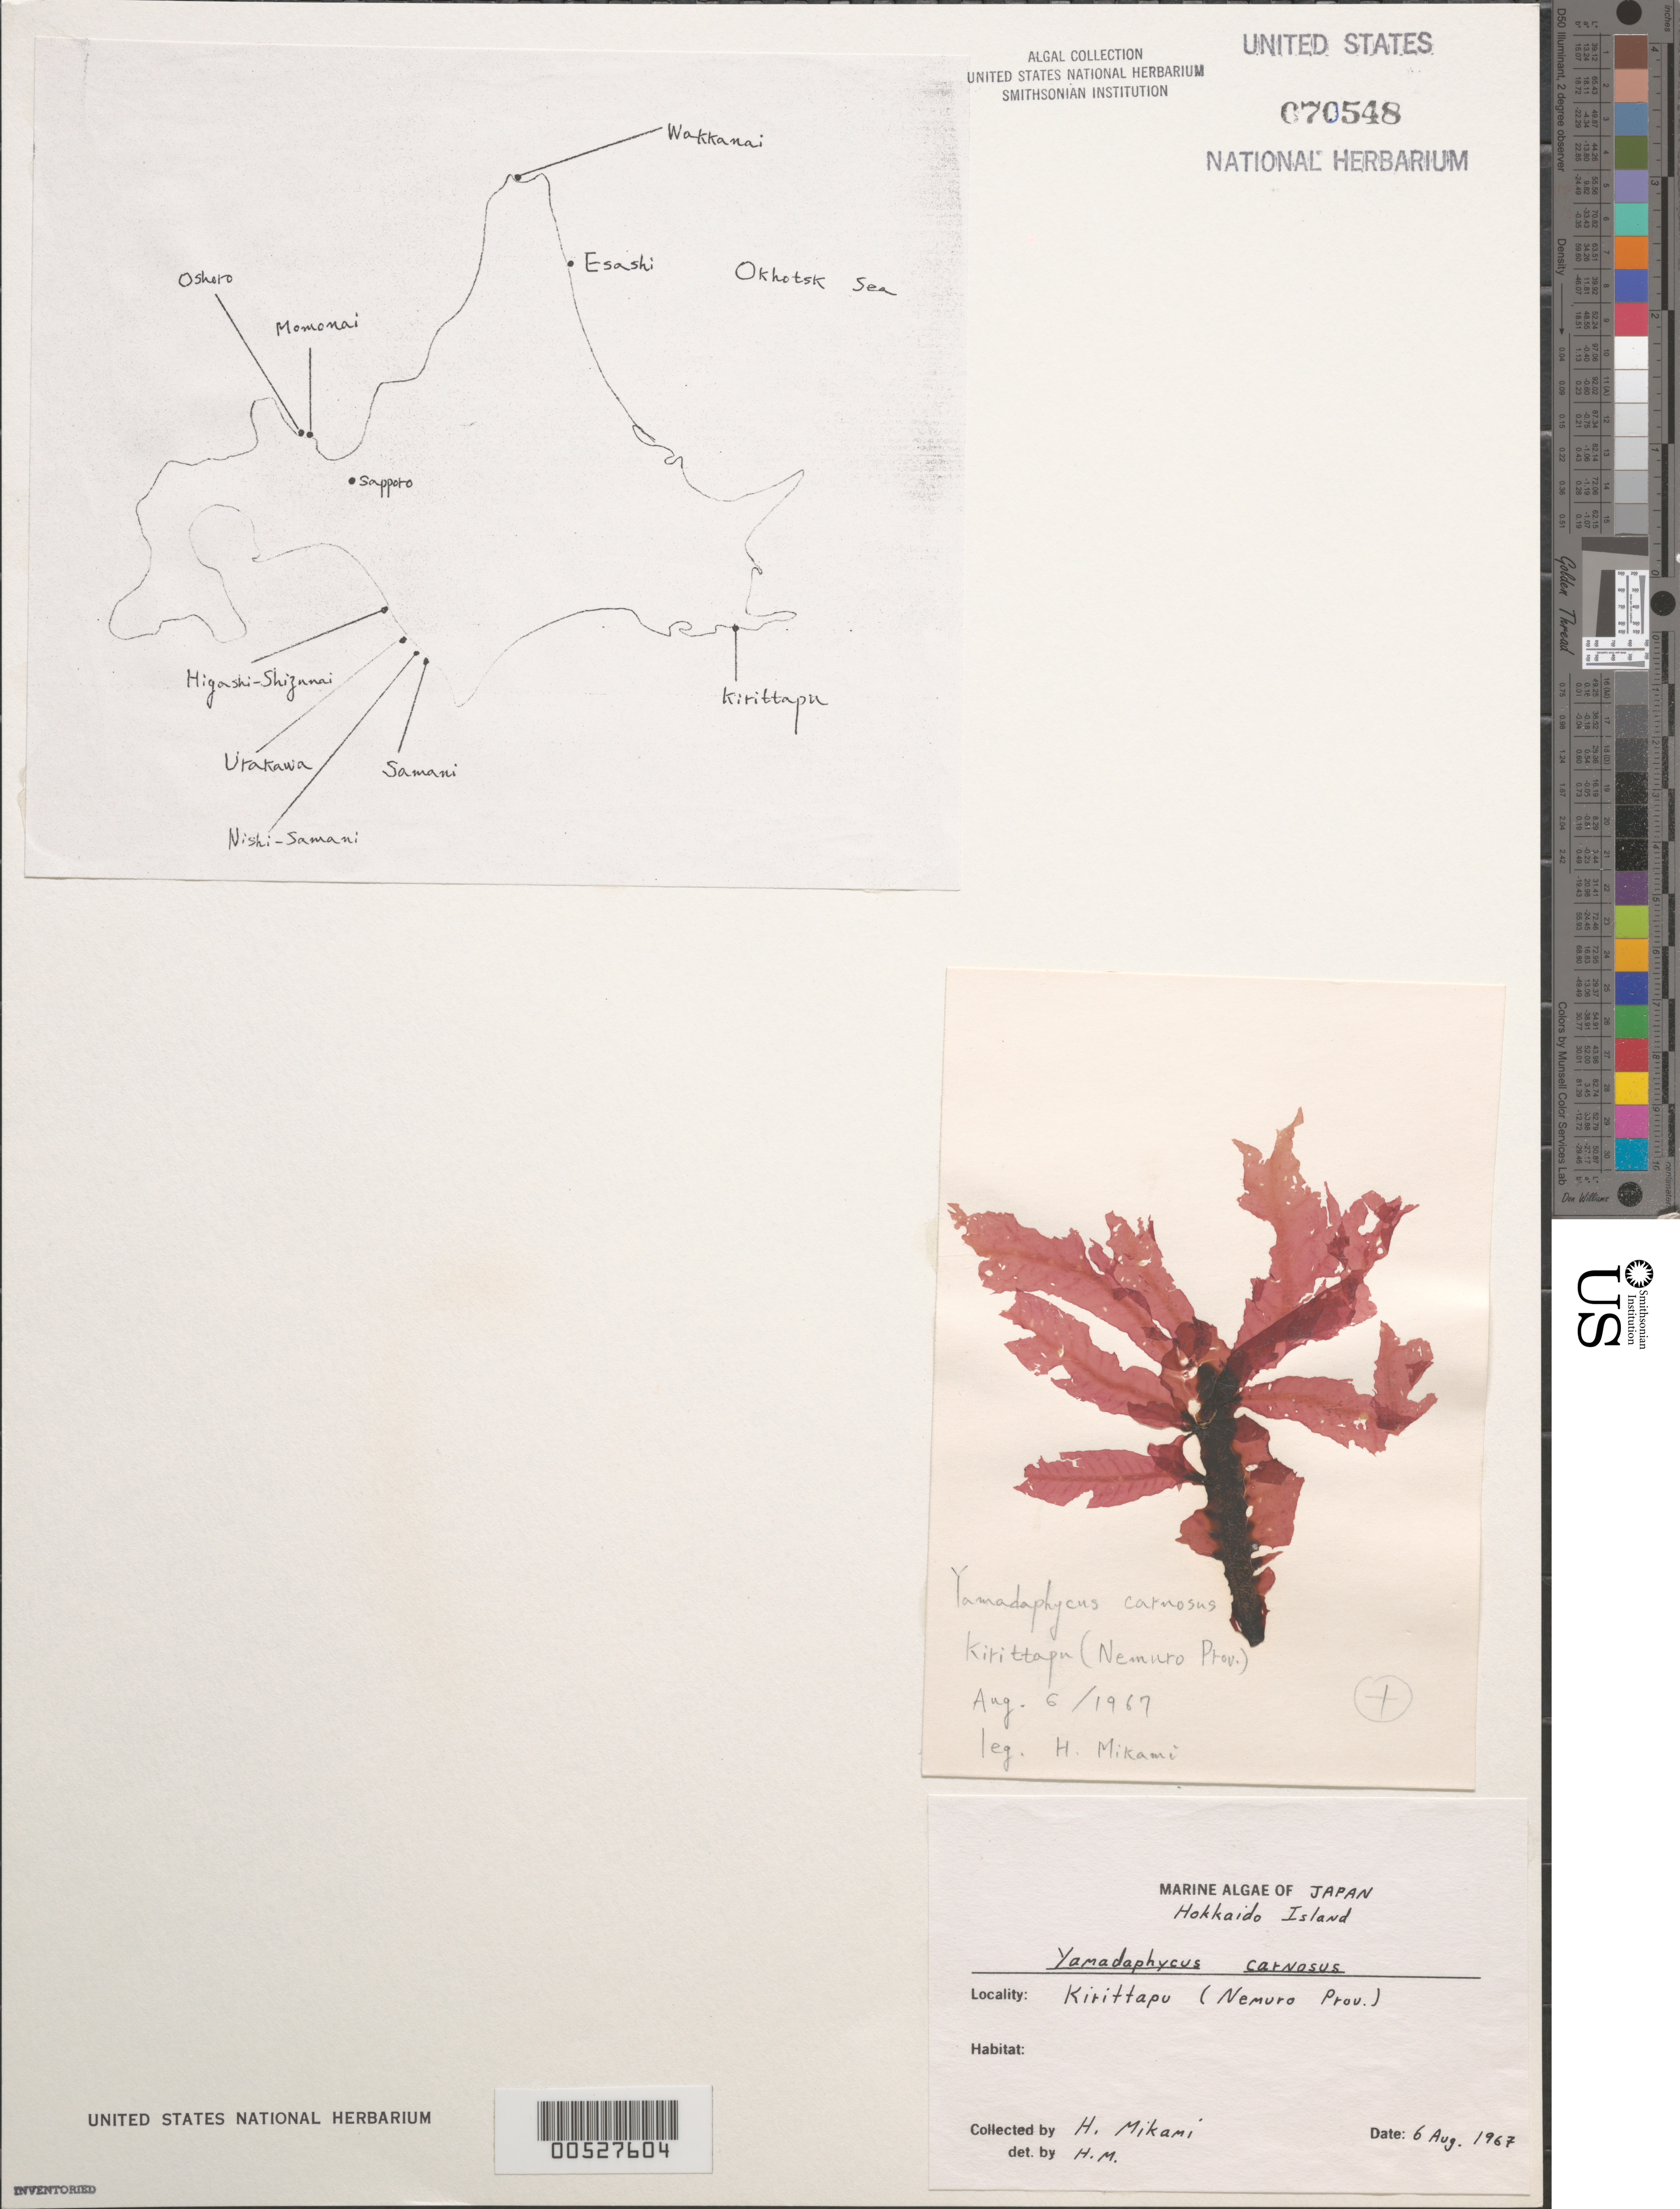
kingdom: Plantae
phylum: Rhodophyta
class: Florideophyceae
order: Ceramiales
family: Delesseriaceae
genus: Heteroglossum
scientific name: Heteroglossum carnosum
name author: (Mikami) Perestenko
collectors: H. Mikami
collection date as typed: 06 Aug 1967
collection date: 1967-08-06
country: Japan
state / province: Hokkaido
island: Hokkaido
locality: Kirittapu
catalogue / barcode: US 70548